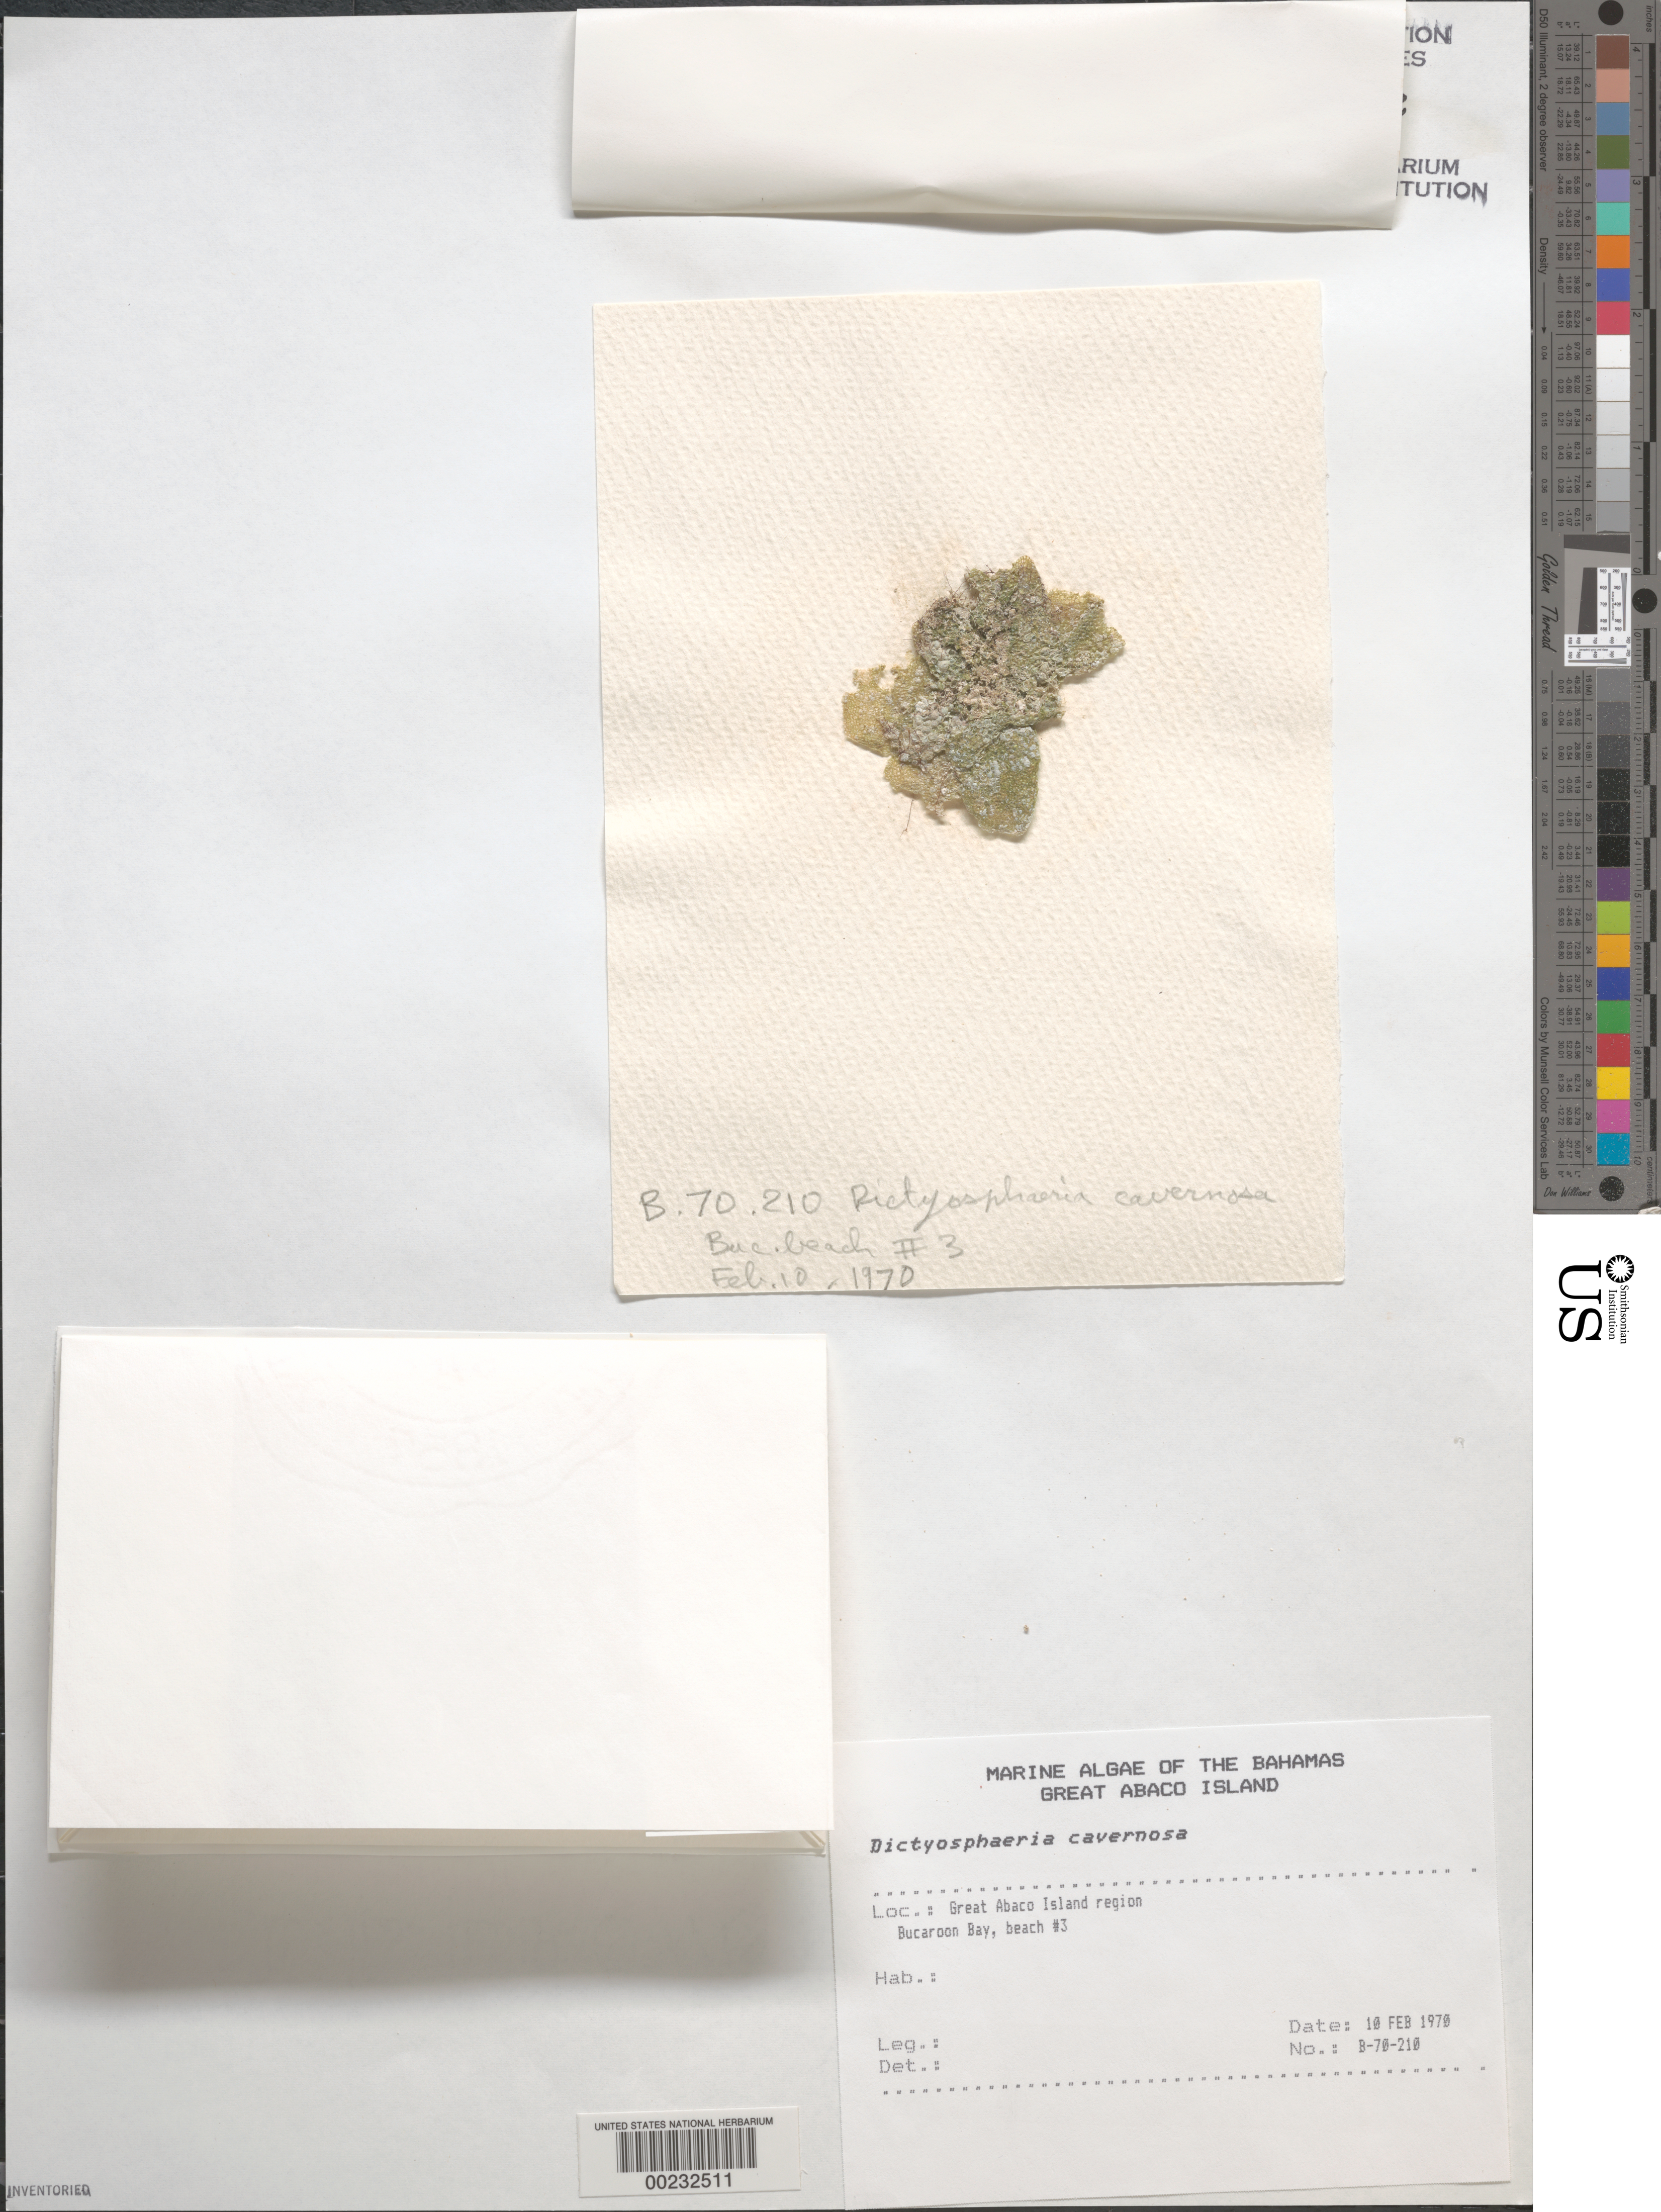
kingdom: Plantae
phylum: Chlorophyta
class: Ulvophyceae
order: Siphonocladales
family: Siphonocladaceae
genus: Dictyosphaeria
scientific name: Dictyosphaeria cavernosa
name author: (Forssk.) Børgesen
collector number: B-70-210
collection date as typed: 10 Feb 1970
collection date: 1970-02-10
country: Bahamas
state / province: Abaco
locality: Buckaroon bay, great abaco island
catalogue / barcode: US 26342